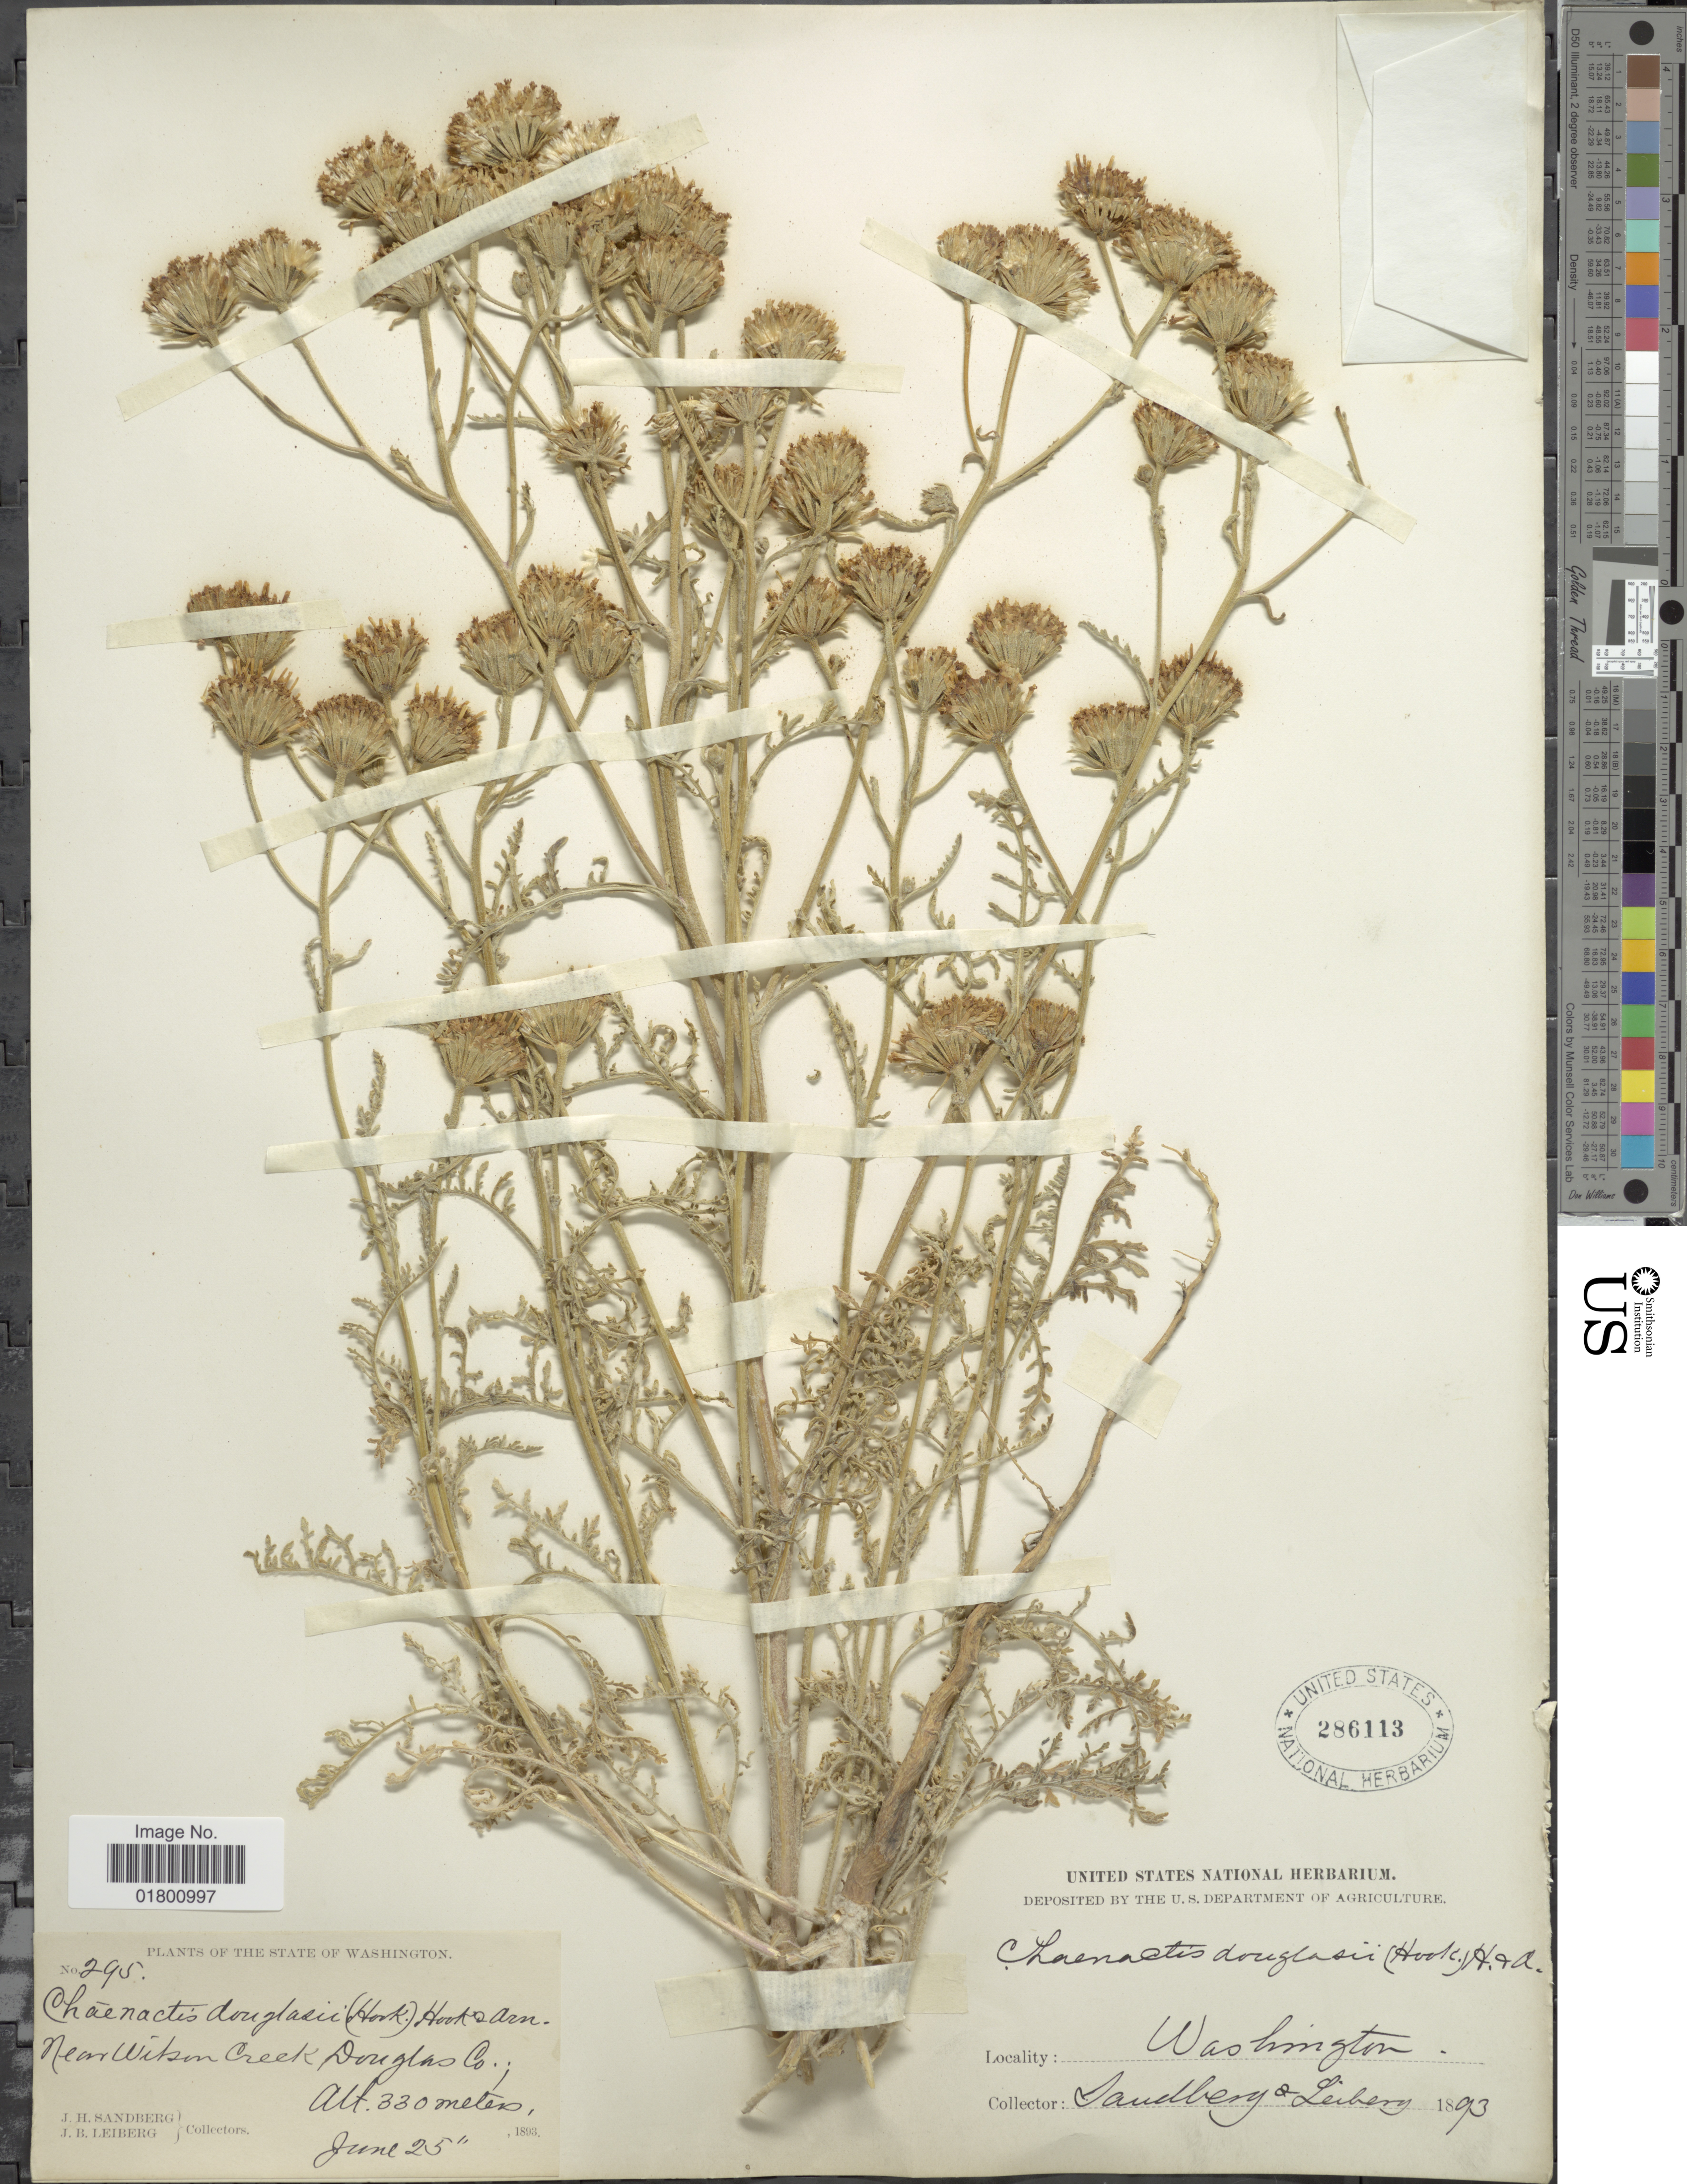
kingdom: Plantae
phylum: Tracheophyta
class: Magnoliopsida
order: Asterales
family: Asteraceae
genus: Chaenactis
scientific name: Chaenactis douglasii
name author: Hook. & Arn.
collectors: J. H. Sandberg & J. B. Leiberg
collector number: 295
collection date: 1893-06-25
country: United States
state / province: Washington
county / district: Douglas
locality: Near Wilson Creek Douglas Co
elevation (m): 330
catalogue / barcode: US 286113